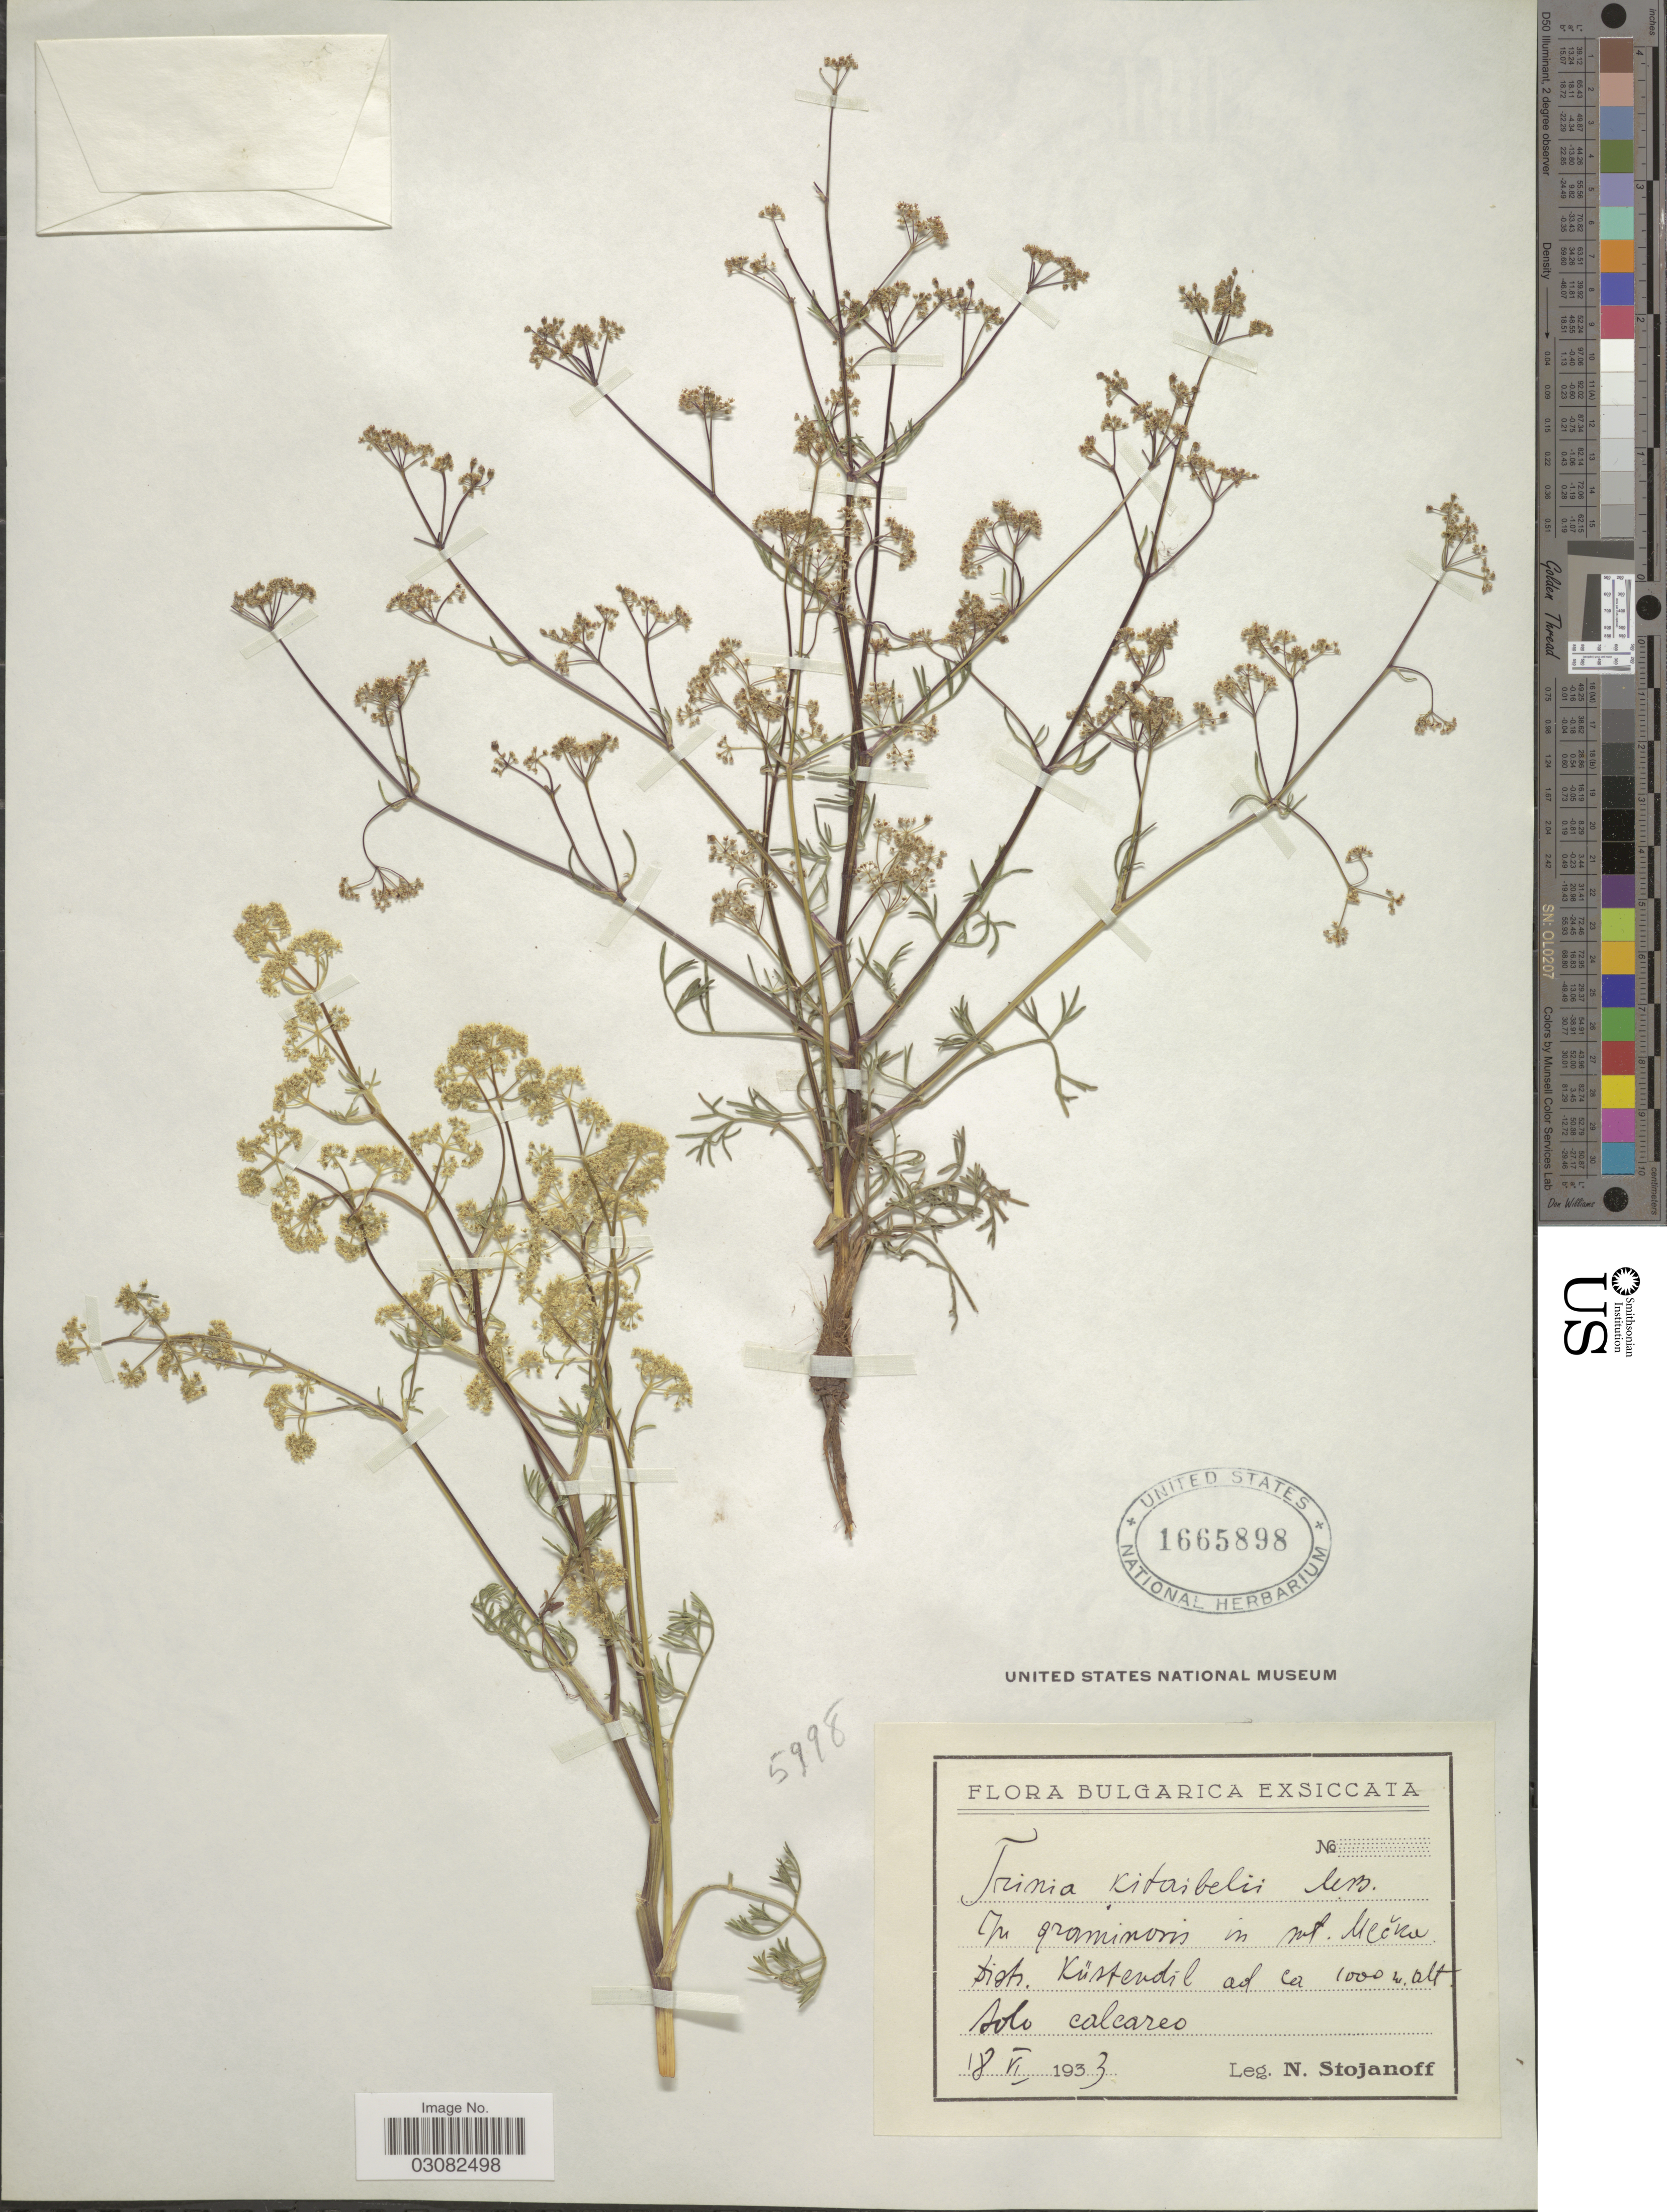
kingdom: Plantae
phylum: Tracheophyta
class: Magnoliopsida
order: Apiales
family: Apiaceae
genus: Trinia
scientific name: Trinia kitaibelii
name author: M. Bieb.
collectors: N. Stojanoff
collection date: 1933-06-18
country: Bulgaria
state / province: Kyustendil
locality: Bulgarica. In mt. Mečka. Distr. Küstendil.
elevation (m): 1000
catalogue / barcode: US 1665898